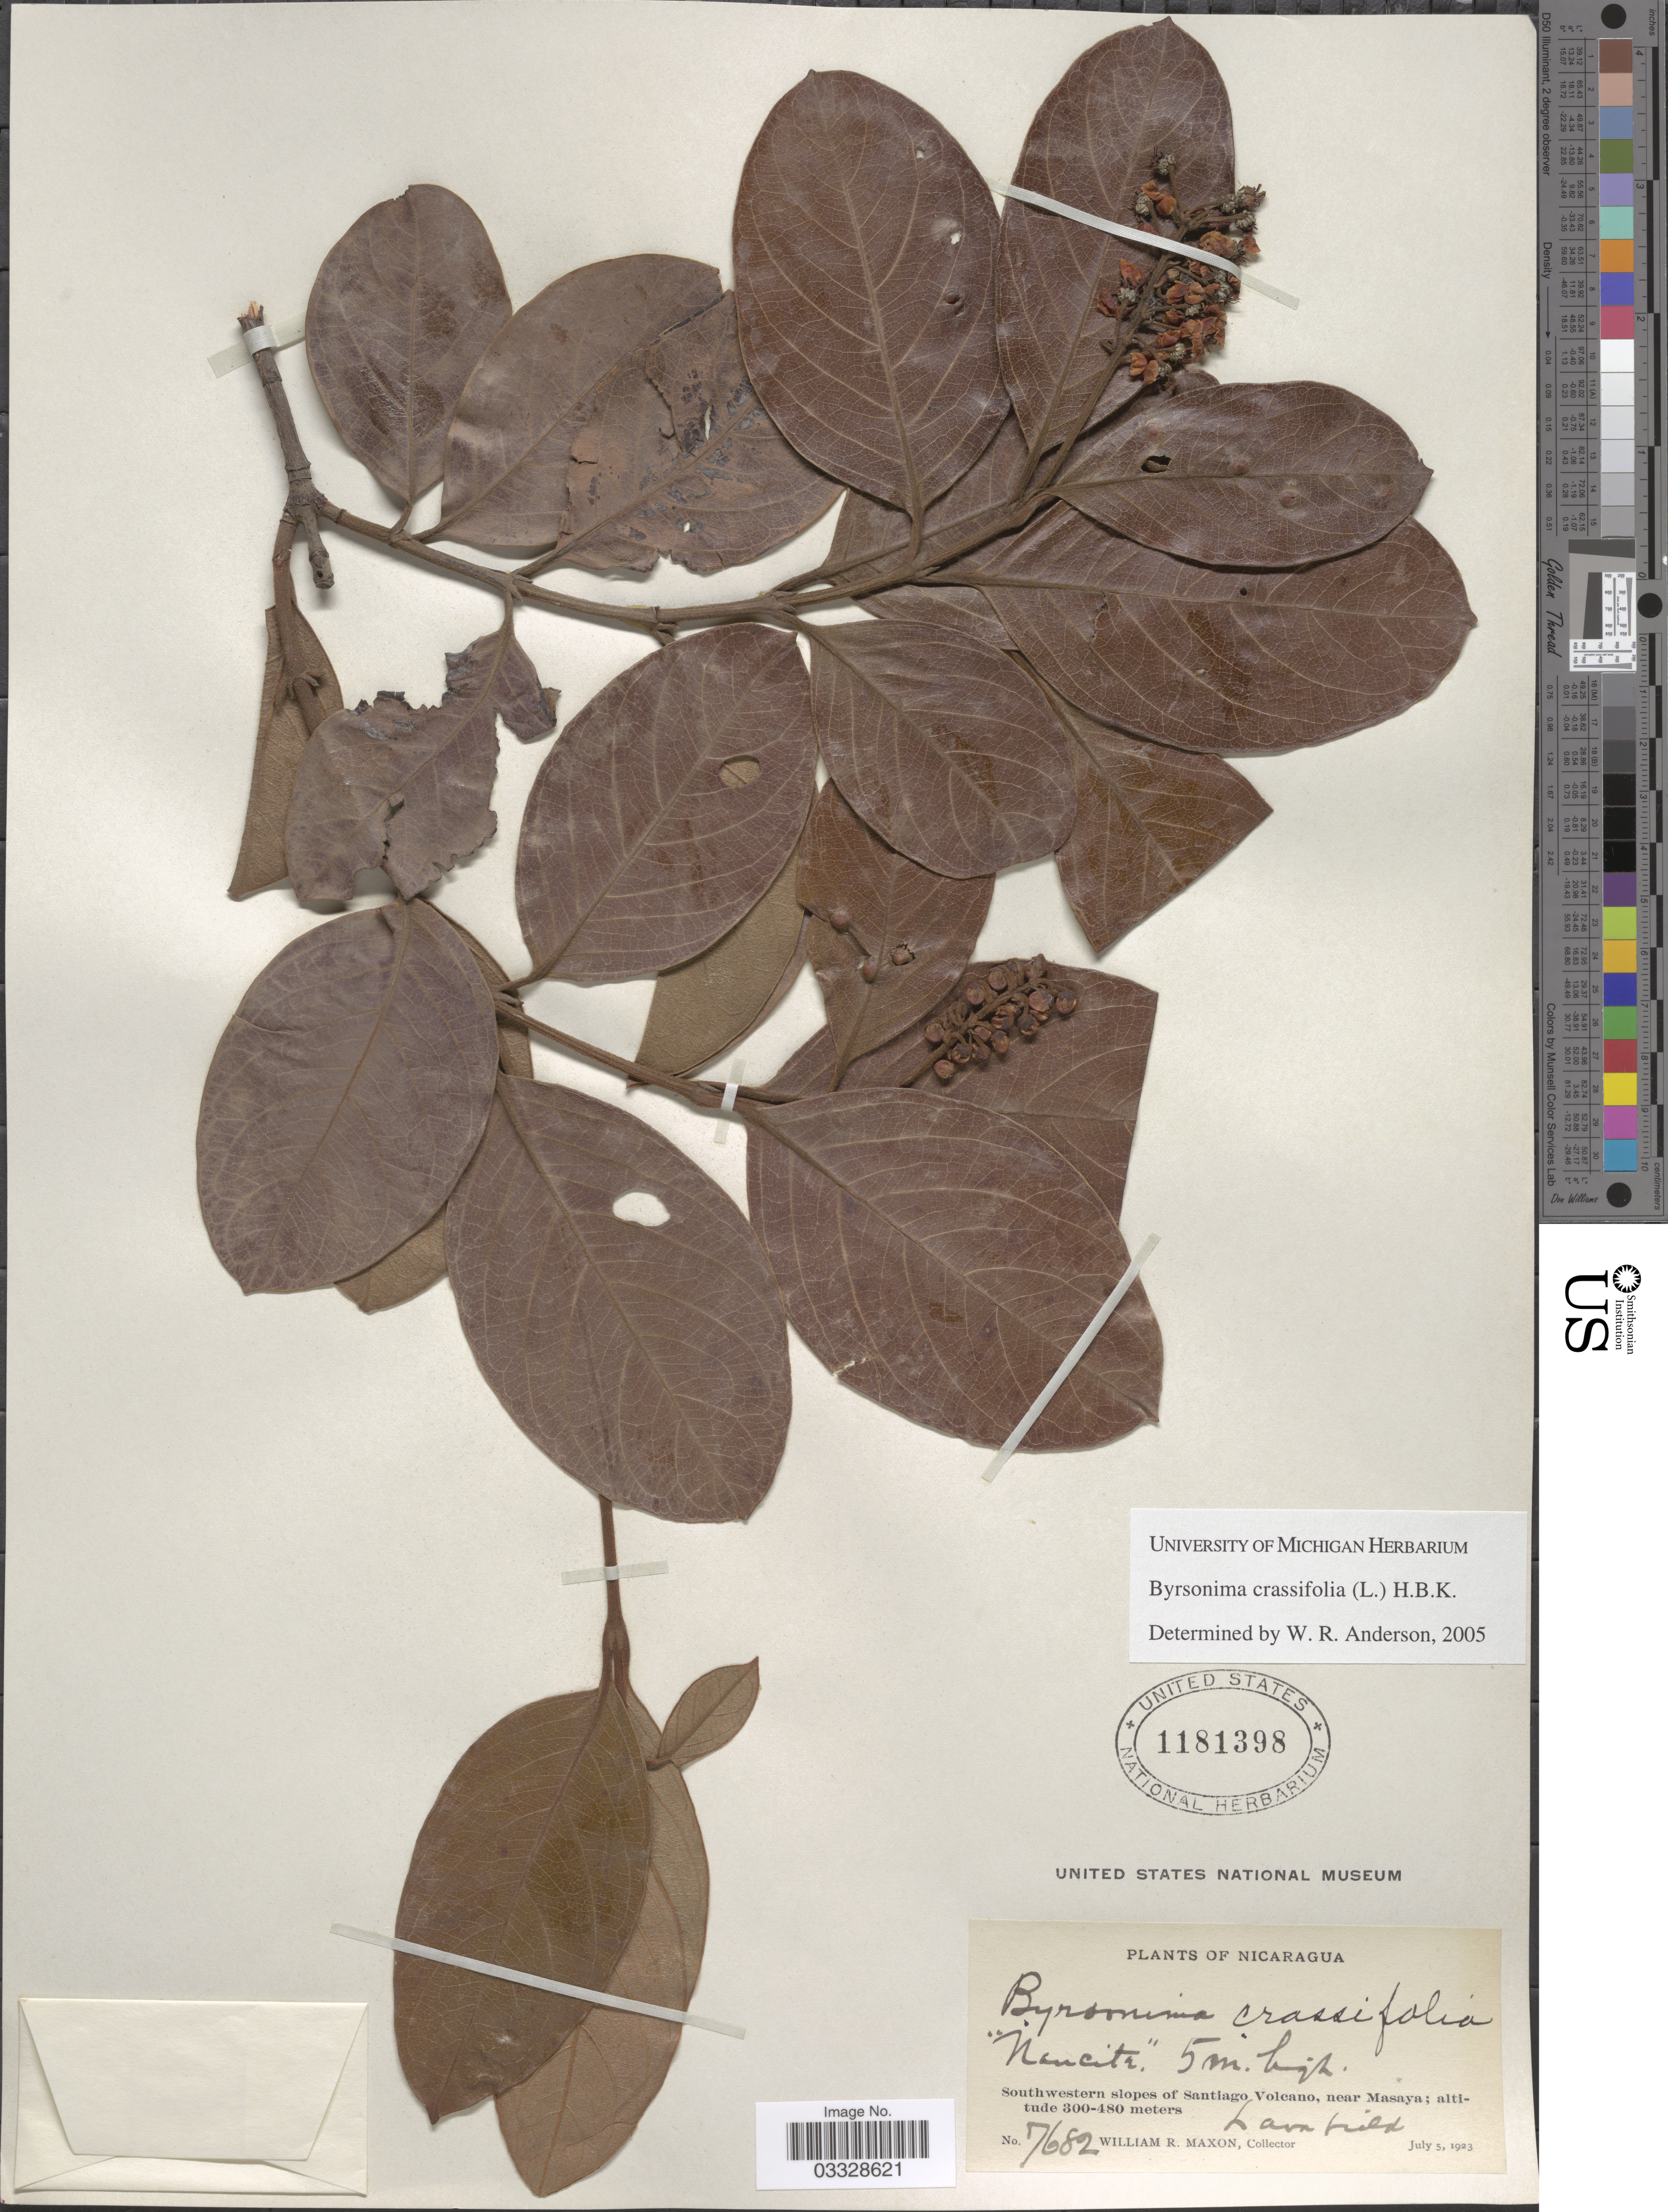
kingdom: Plantae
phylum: Tracheophyta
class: Magnoliopsida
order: Malpighiales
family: Malpighiaceae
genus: Byrsonima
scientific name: Byrsonima crassifolia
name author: (L.) Kunth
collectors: W. R. Maxon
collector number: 7682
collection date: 1923-07-05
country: Nicaragua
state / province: Masaya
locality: Southwestern slopes of Santiago Volcano, near Masaya.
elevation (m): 300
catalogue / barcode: US 1181398